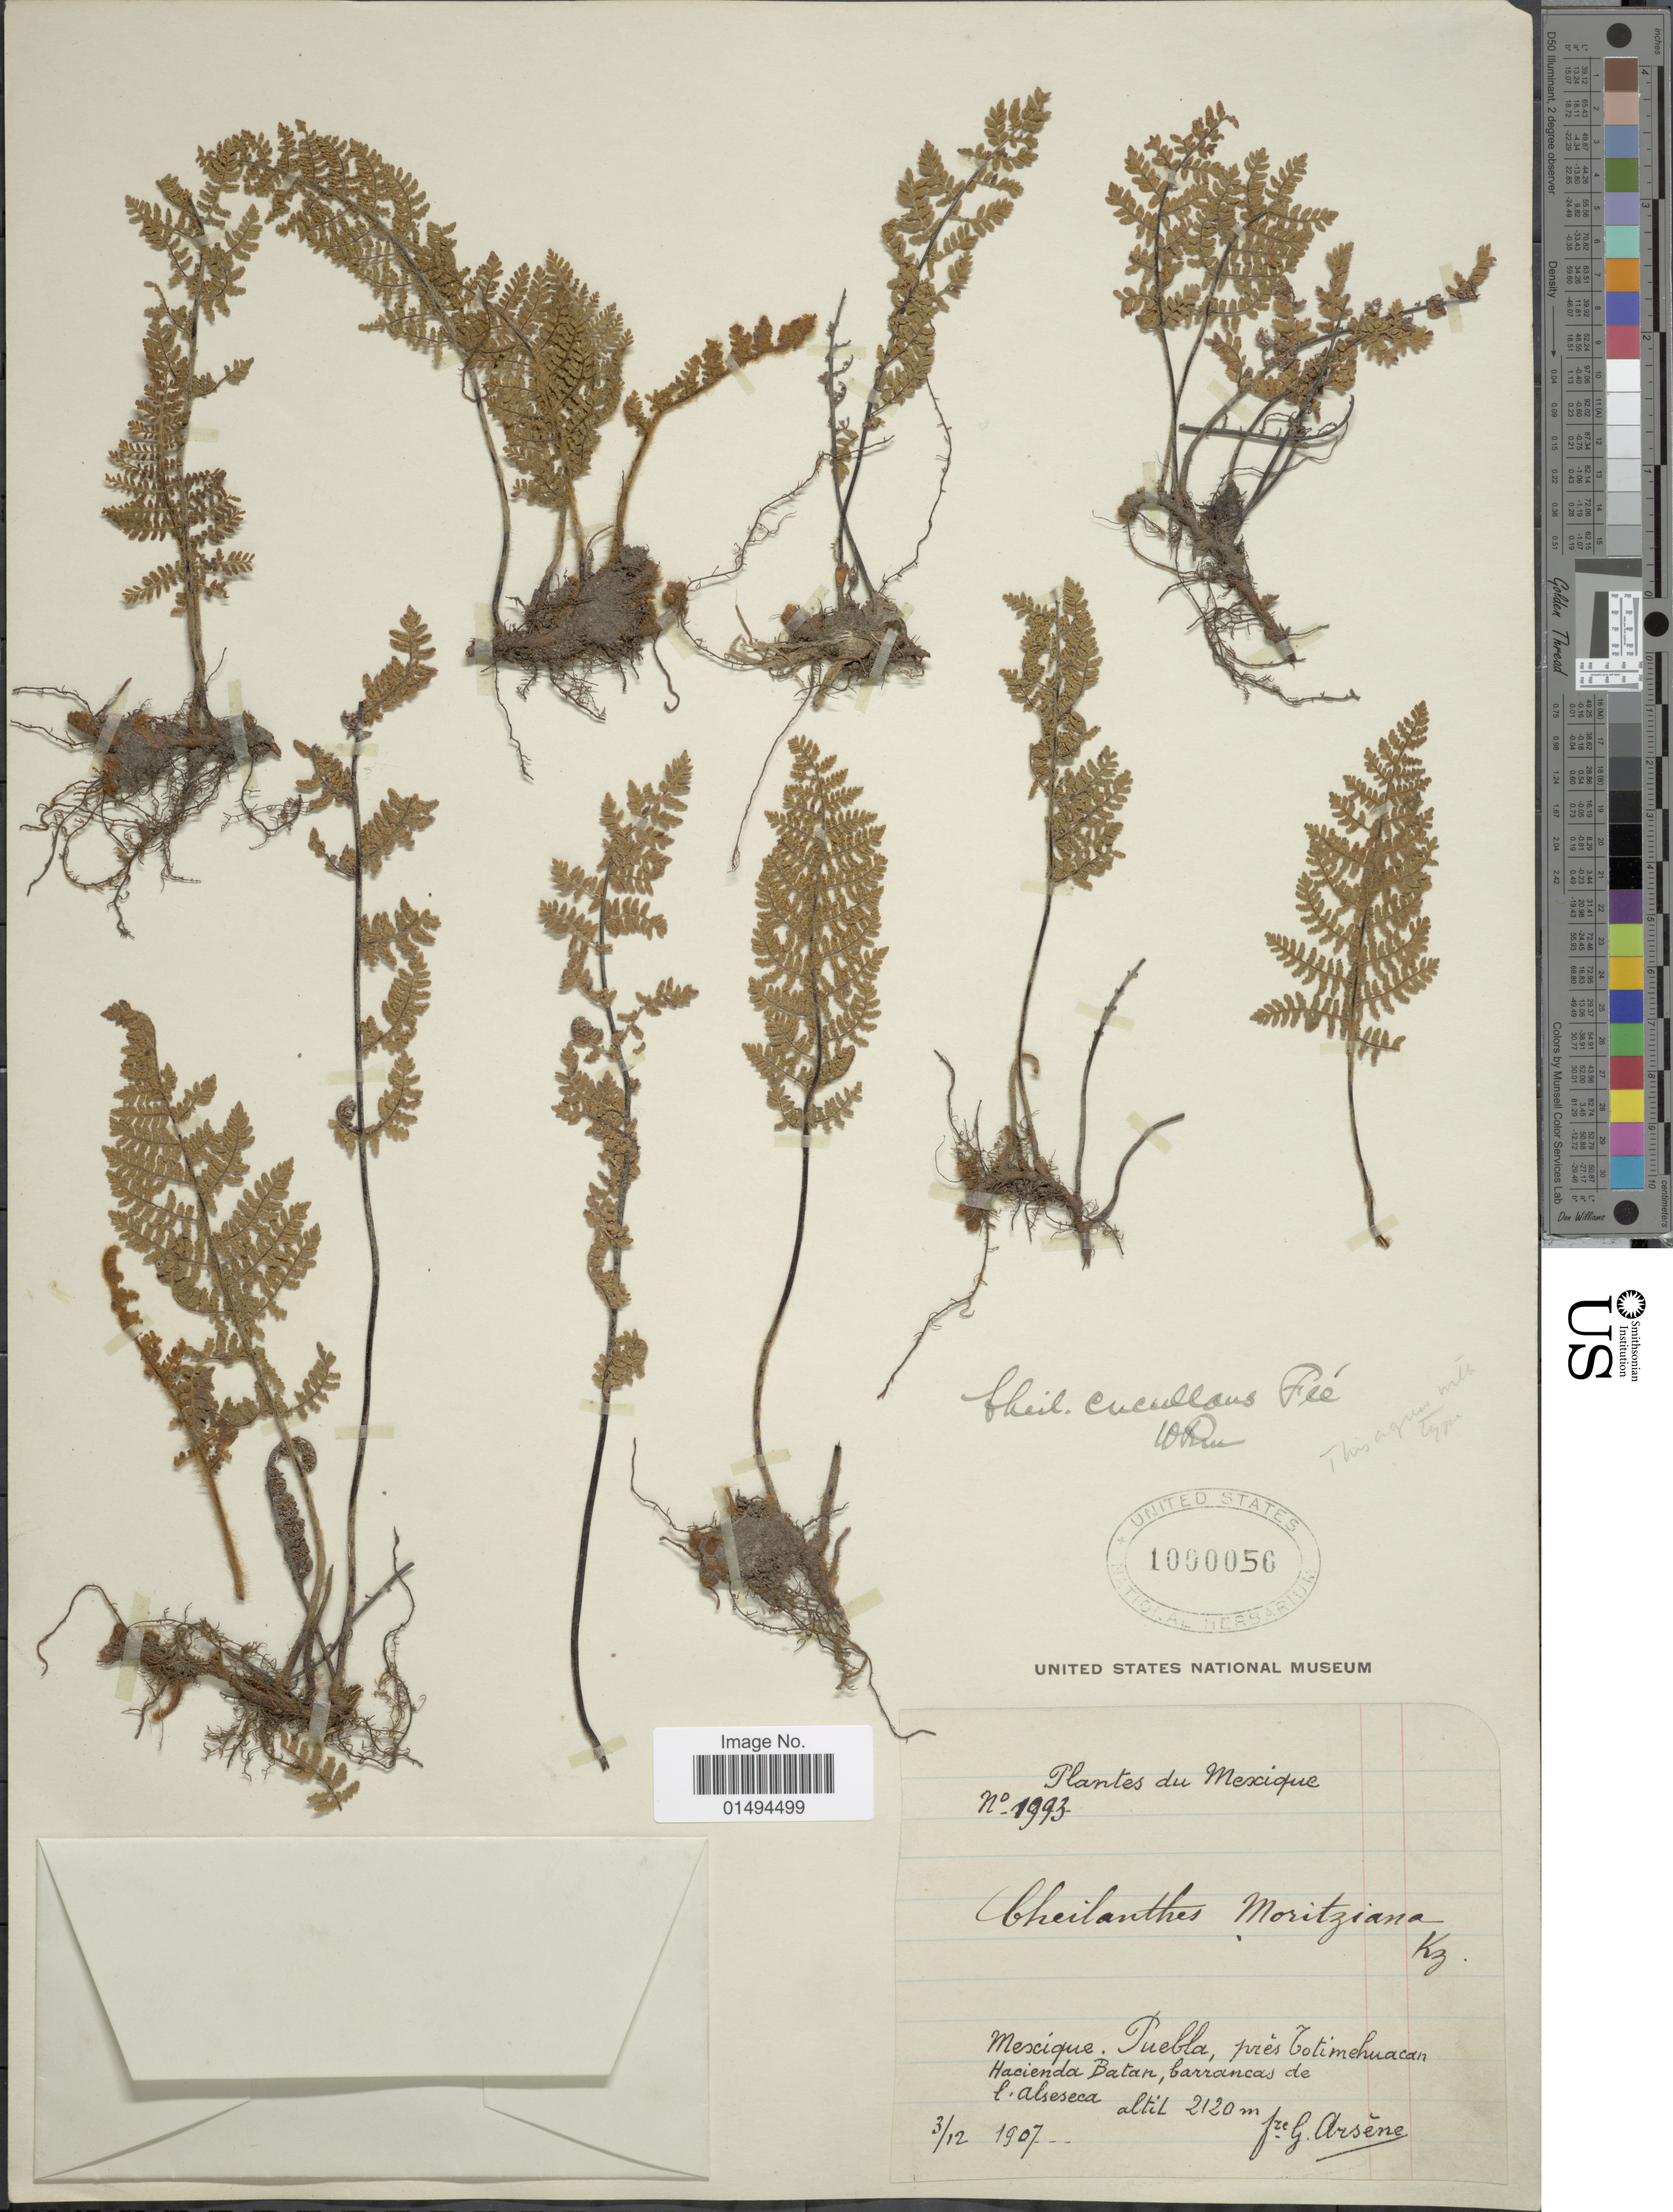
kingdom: Plantae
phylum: Tracheophyta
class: Polypodiopsida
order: Polypodiales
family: Pteridaceae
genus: Myriopteris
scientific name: Myriopteris cucullans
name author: (Fée) Grusz & Windham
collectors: Bro. G. Arsène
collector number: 1993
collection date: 1907-12-03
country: Mexico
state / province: Puebla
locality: Puebla, pres Zotimehuacan Hacienda Batan, barrancas de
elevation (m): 2120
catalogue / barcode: US 1000056